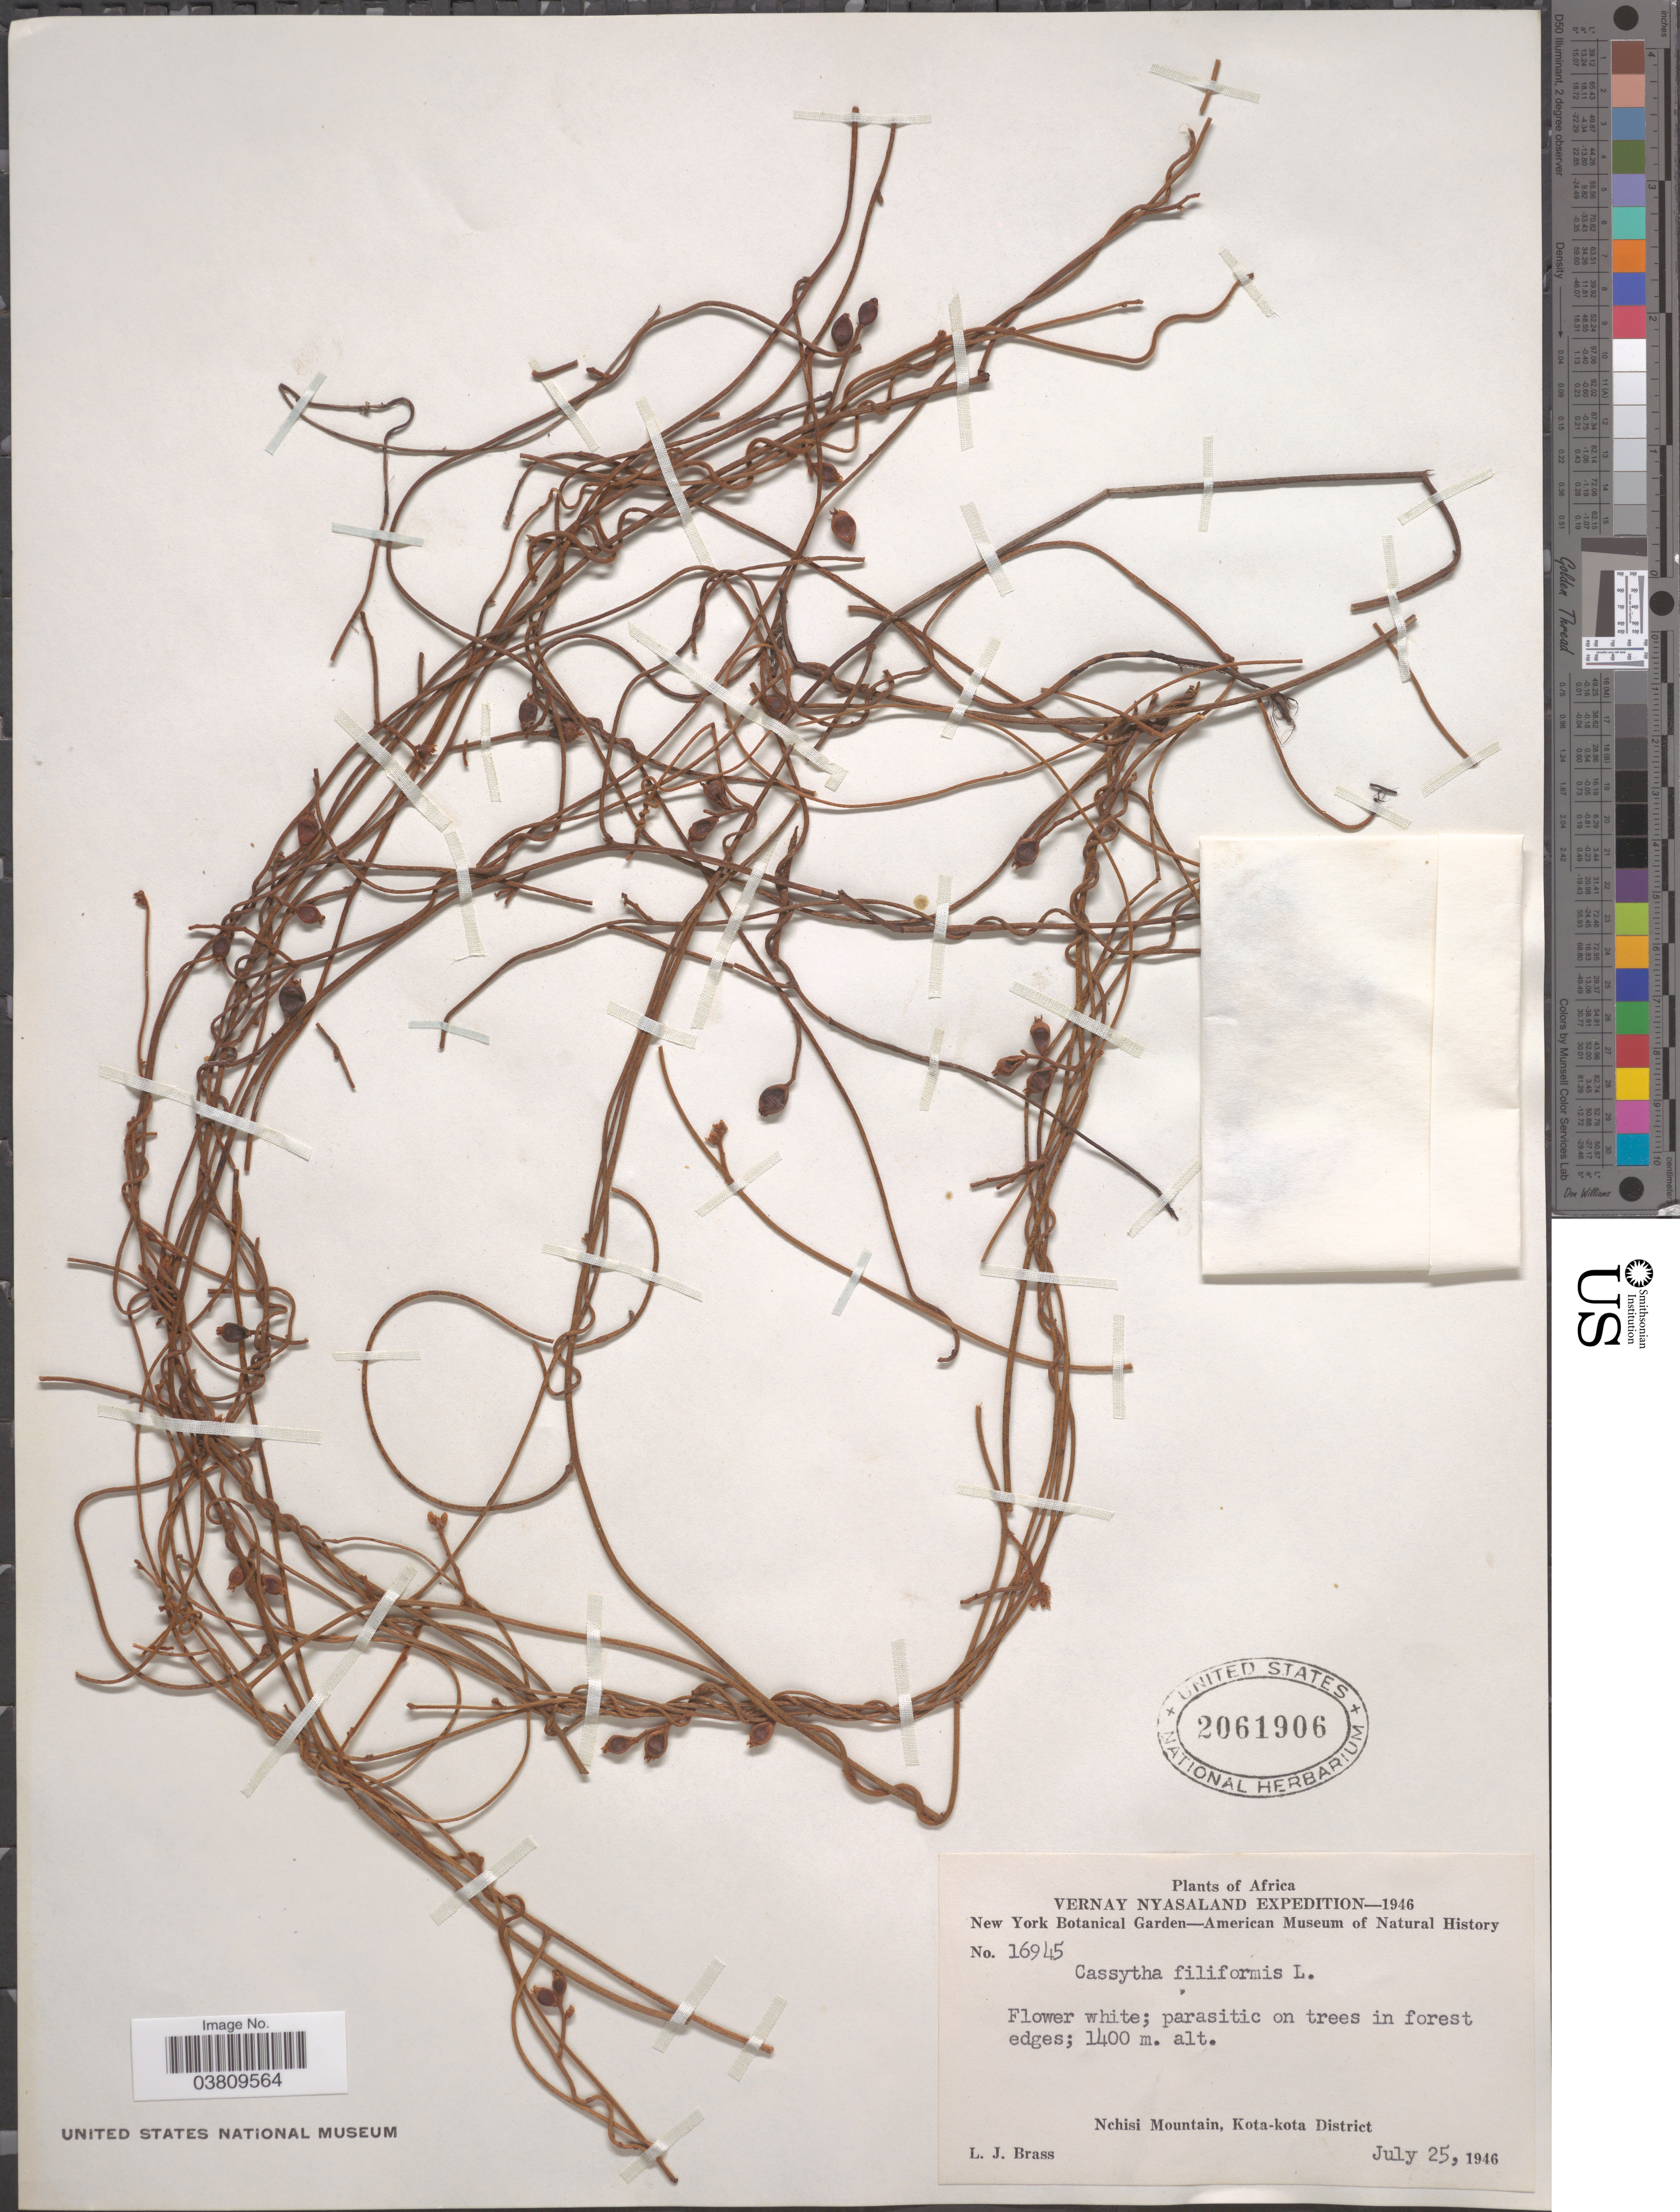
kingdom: Plantae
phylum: Tracheophyta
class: Magnoliopsida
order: Laurales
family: Lauraceae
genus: Cassytha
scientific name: Cassytha filiformis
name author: L.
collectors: L. J. Brass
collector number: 16945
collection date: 1946-07-25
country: Malawi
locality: Vernay Nyasaland. In forest edges. Nchisi Mountain, Kota-kota District.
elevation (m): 1400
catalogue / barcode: US 2061906